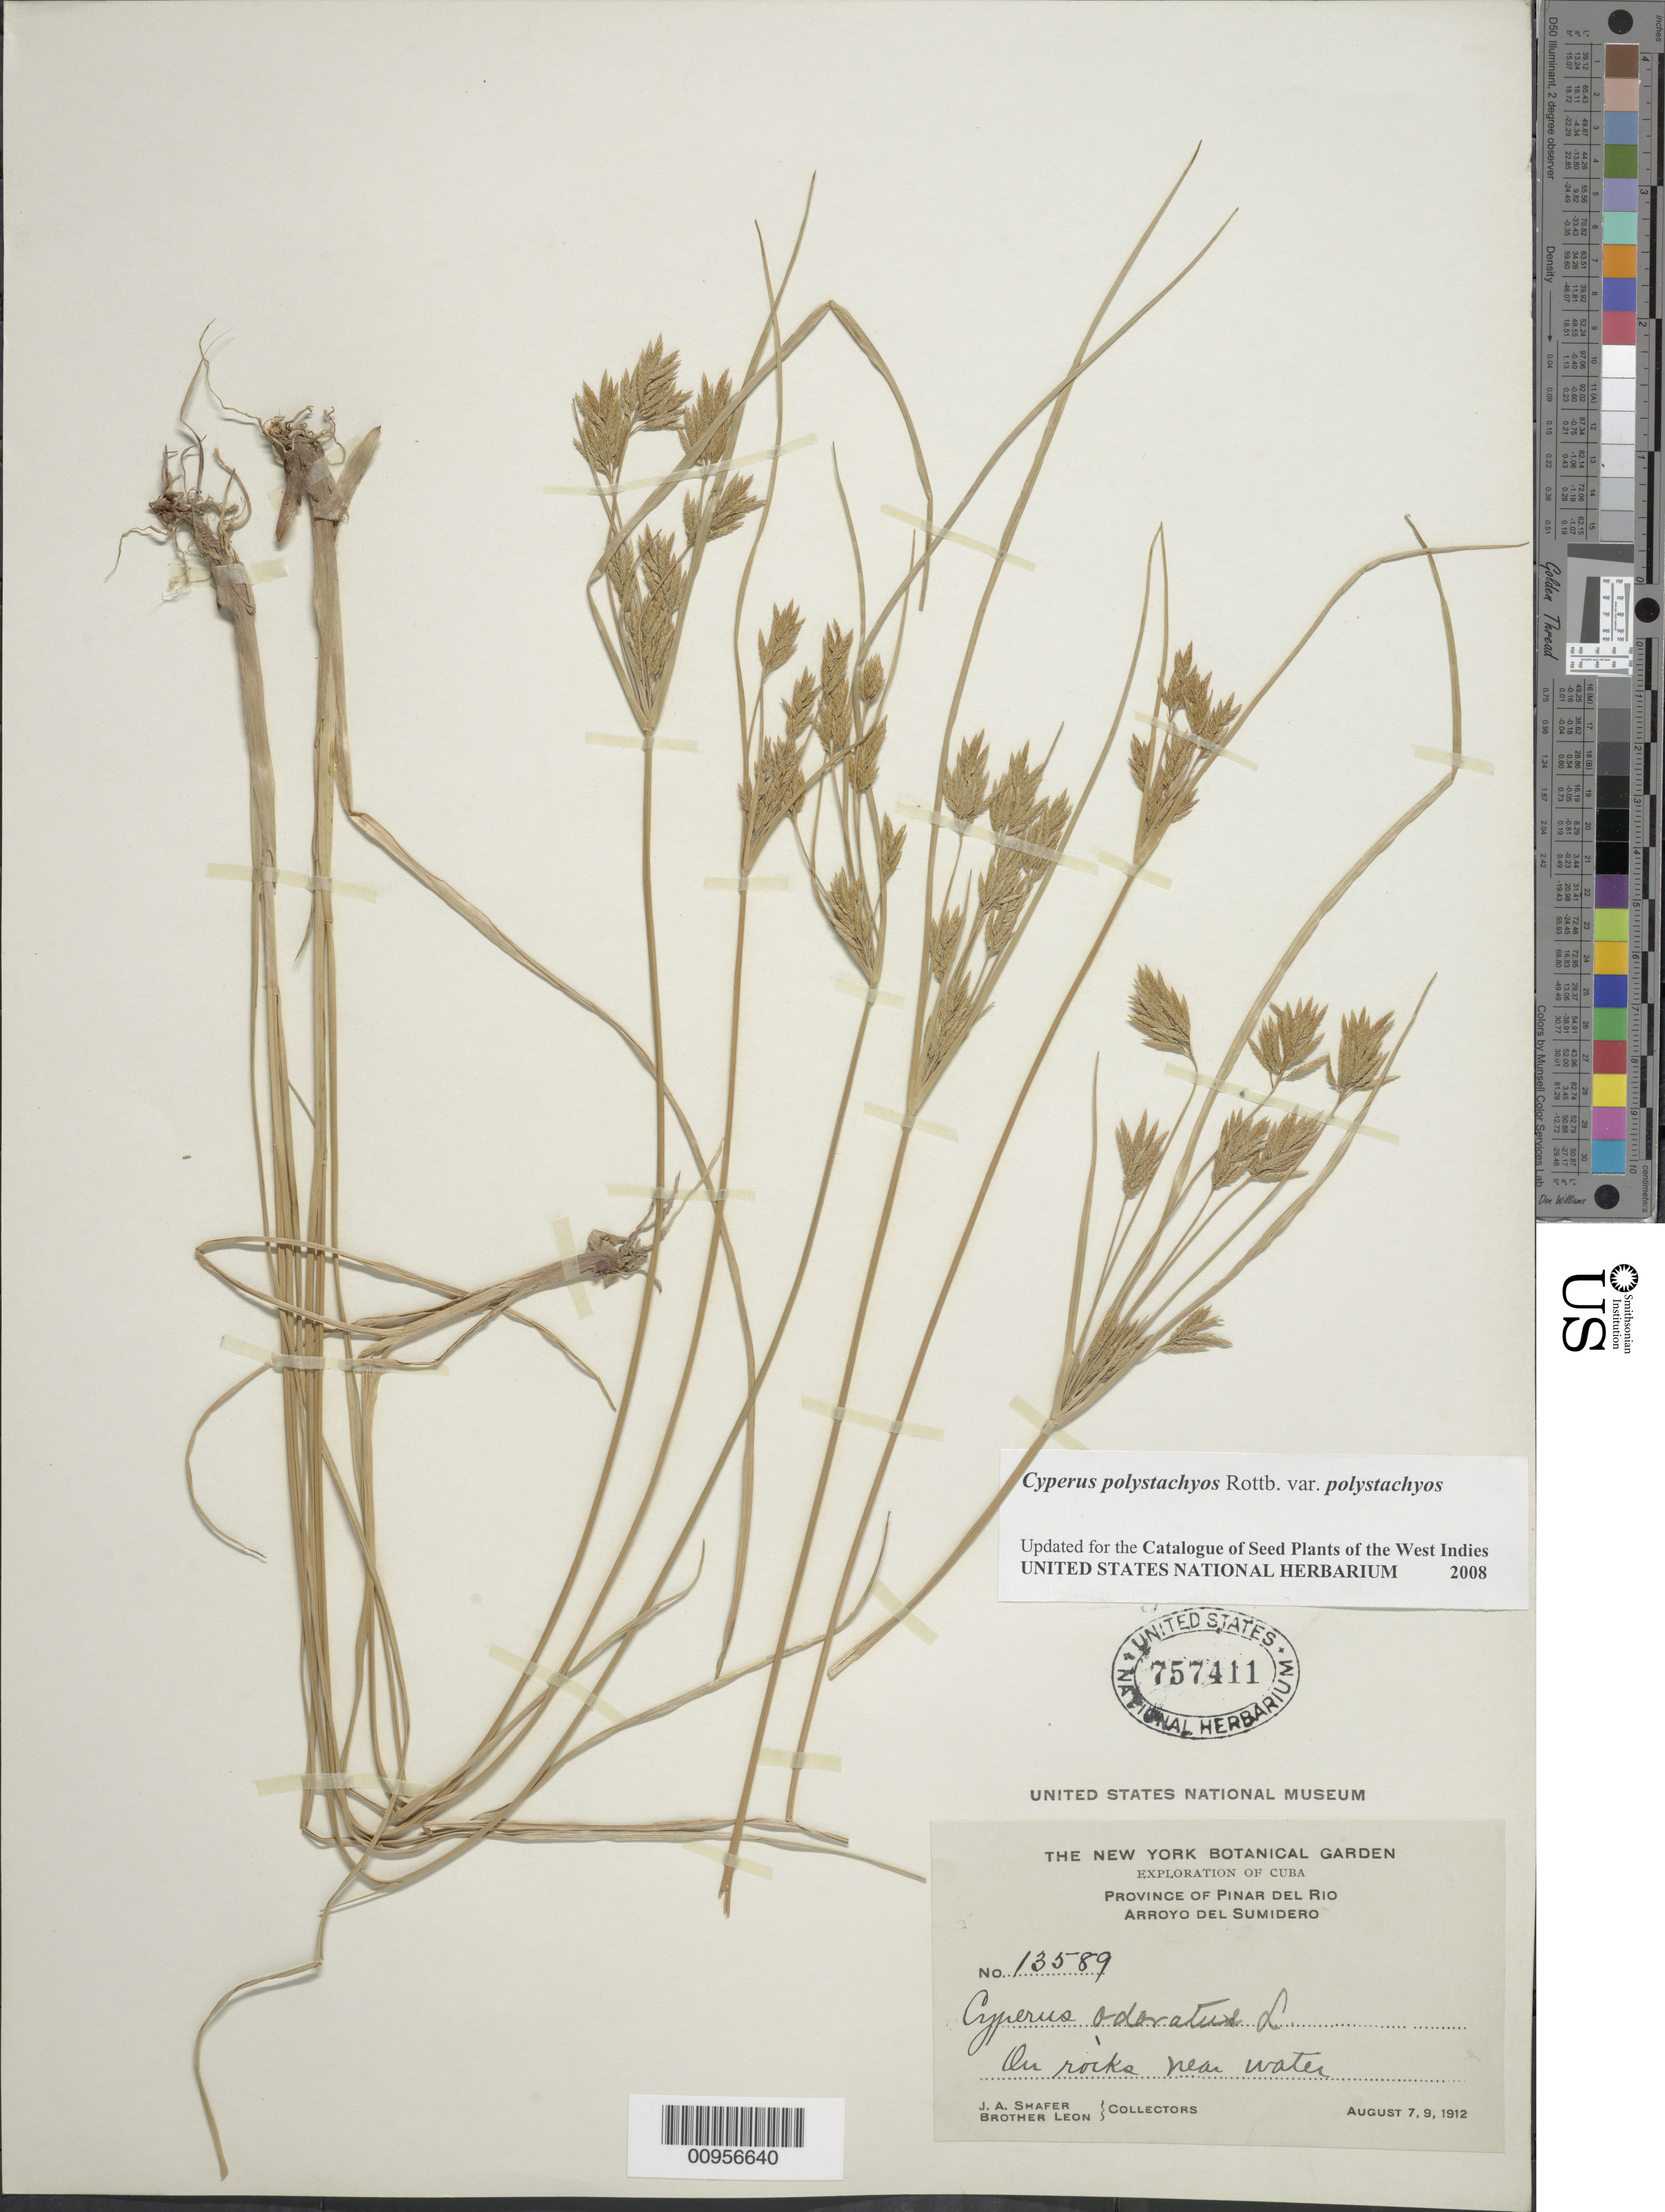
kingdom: Plantae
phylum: Tracheophyta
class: Liliopsida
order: Poales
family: Cyperaceae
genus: Cyperus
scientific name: Cyperus polystachyos var. polystachyos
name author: Rottb.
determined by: Strong, M. T., (US), Smithsonian Institution - National Museum of Natural History (UNITED STATES)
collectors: J. A. Shafer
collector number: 13589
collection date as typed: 07 Aug 1912 to 09 Aug 1909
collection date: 1909-08-09/1912-08-07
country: Cuba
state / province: Pinar del Rio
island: Cuba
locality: Arroyo del Sumidero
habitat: On rocks near water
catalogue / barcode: US 757411